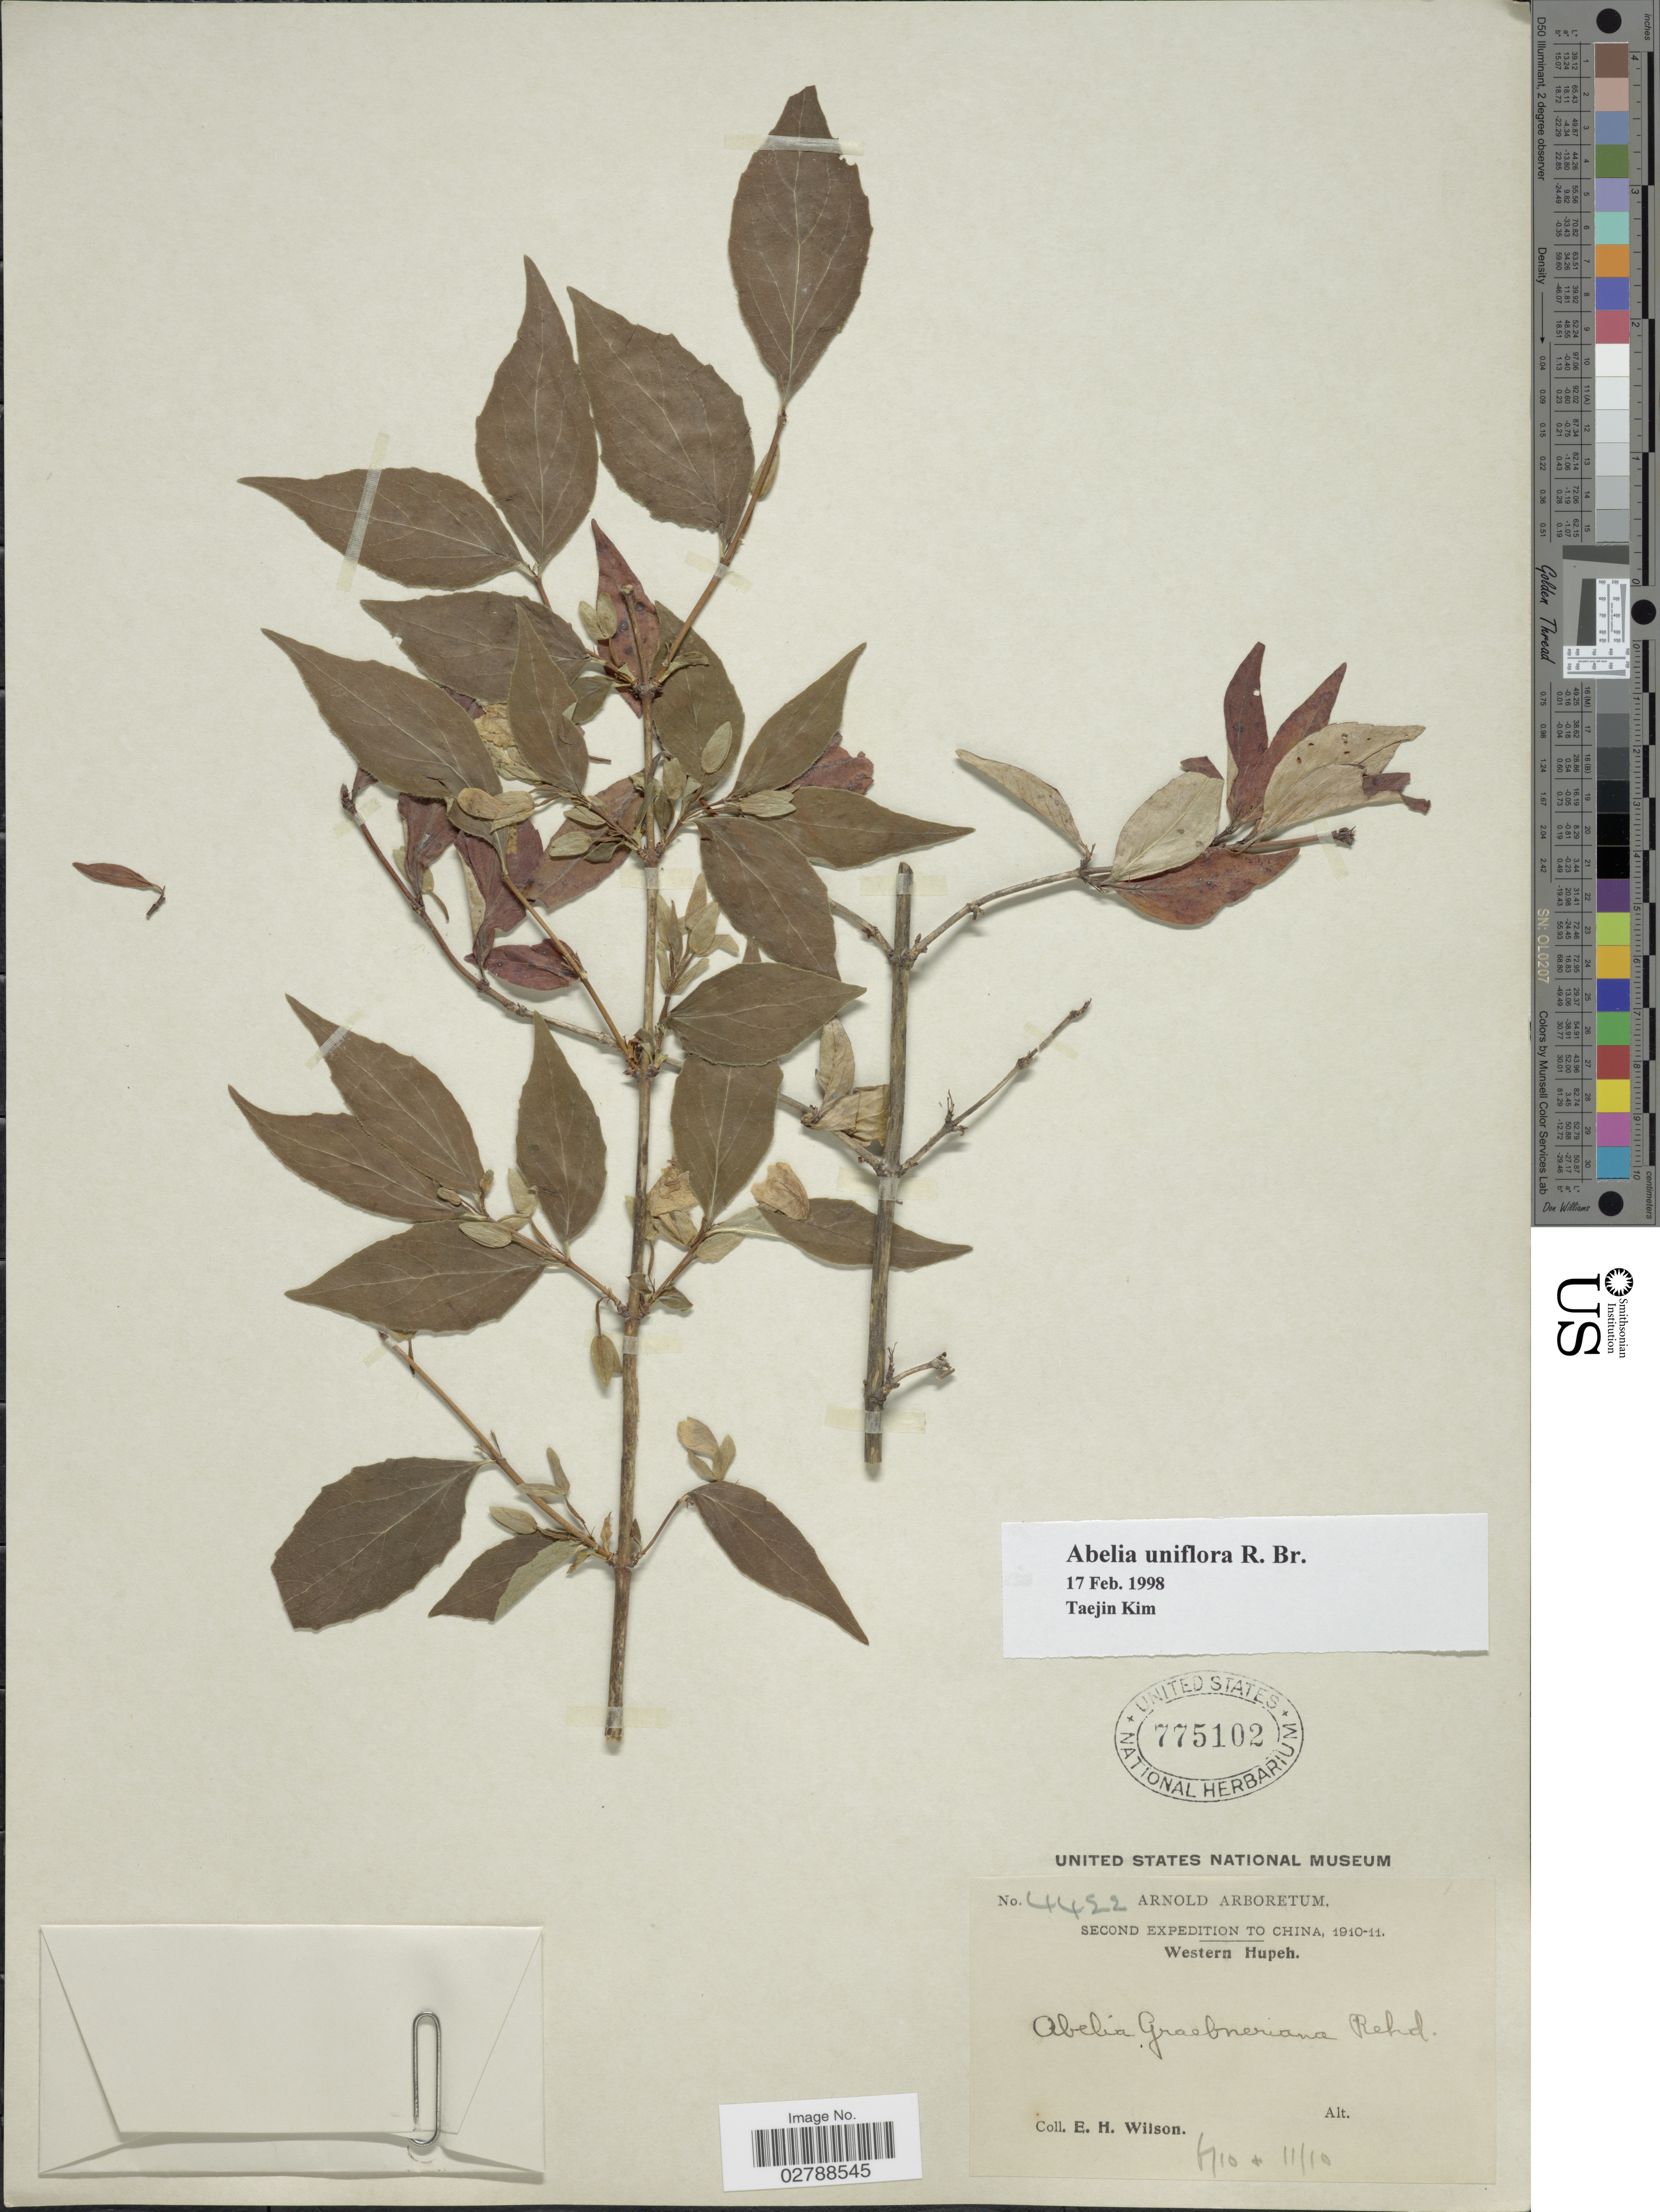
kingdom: Plantae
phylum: Tracheophyta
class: Magnoliopsida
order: Dipsacales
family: Caprifoliaceae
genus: Abelia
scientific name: Abelia uniflora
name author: R. Br.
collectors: E. Wilson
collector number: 4422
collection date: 1910-06/1910-11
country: China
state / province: Hubei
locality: Western Hupeh.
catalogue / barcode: US 775102